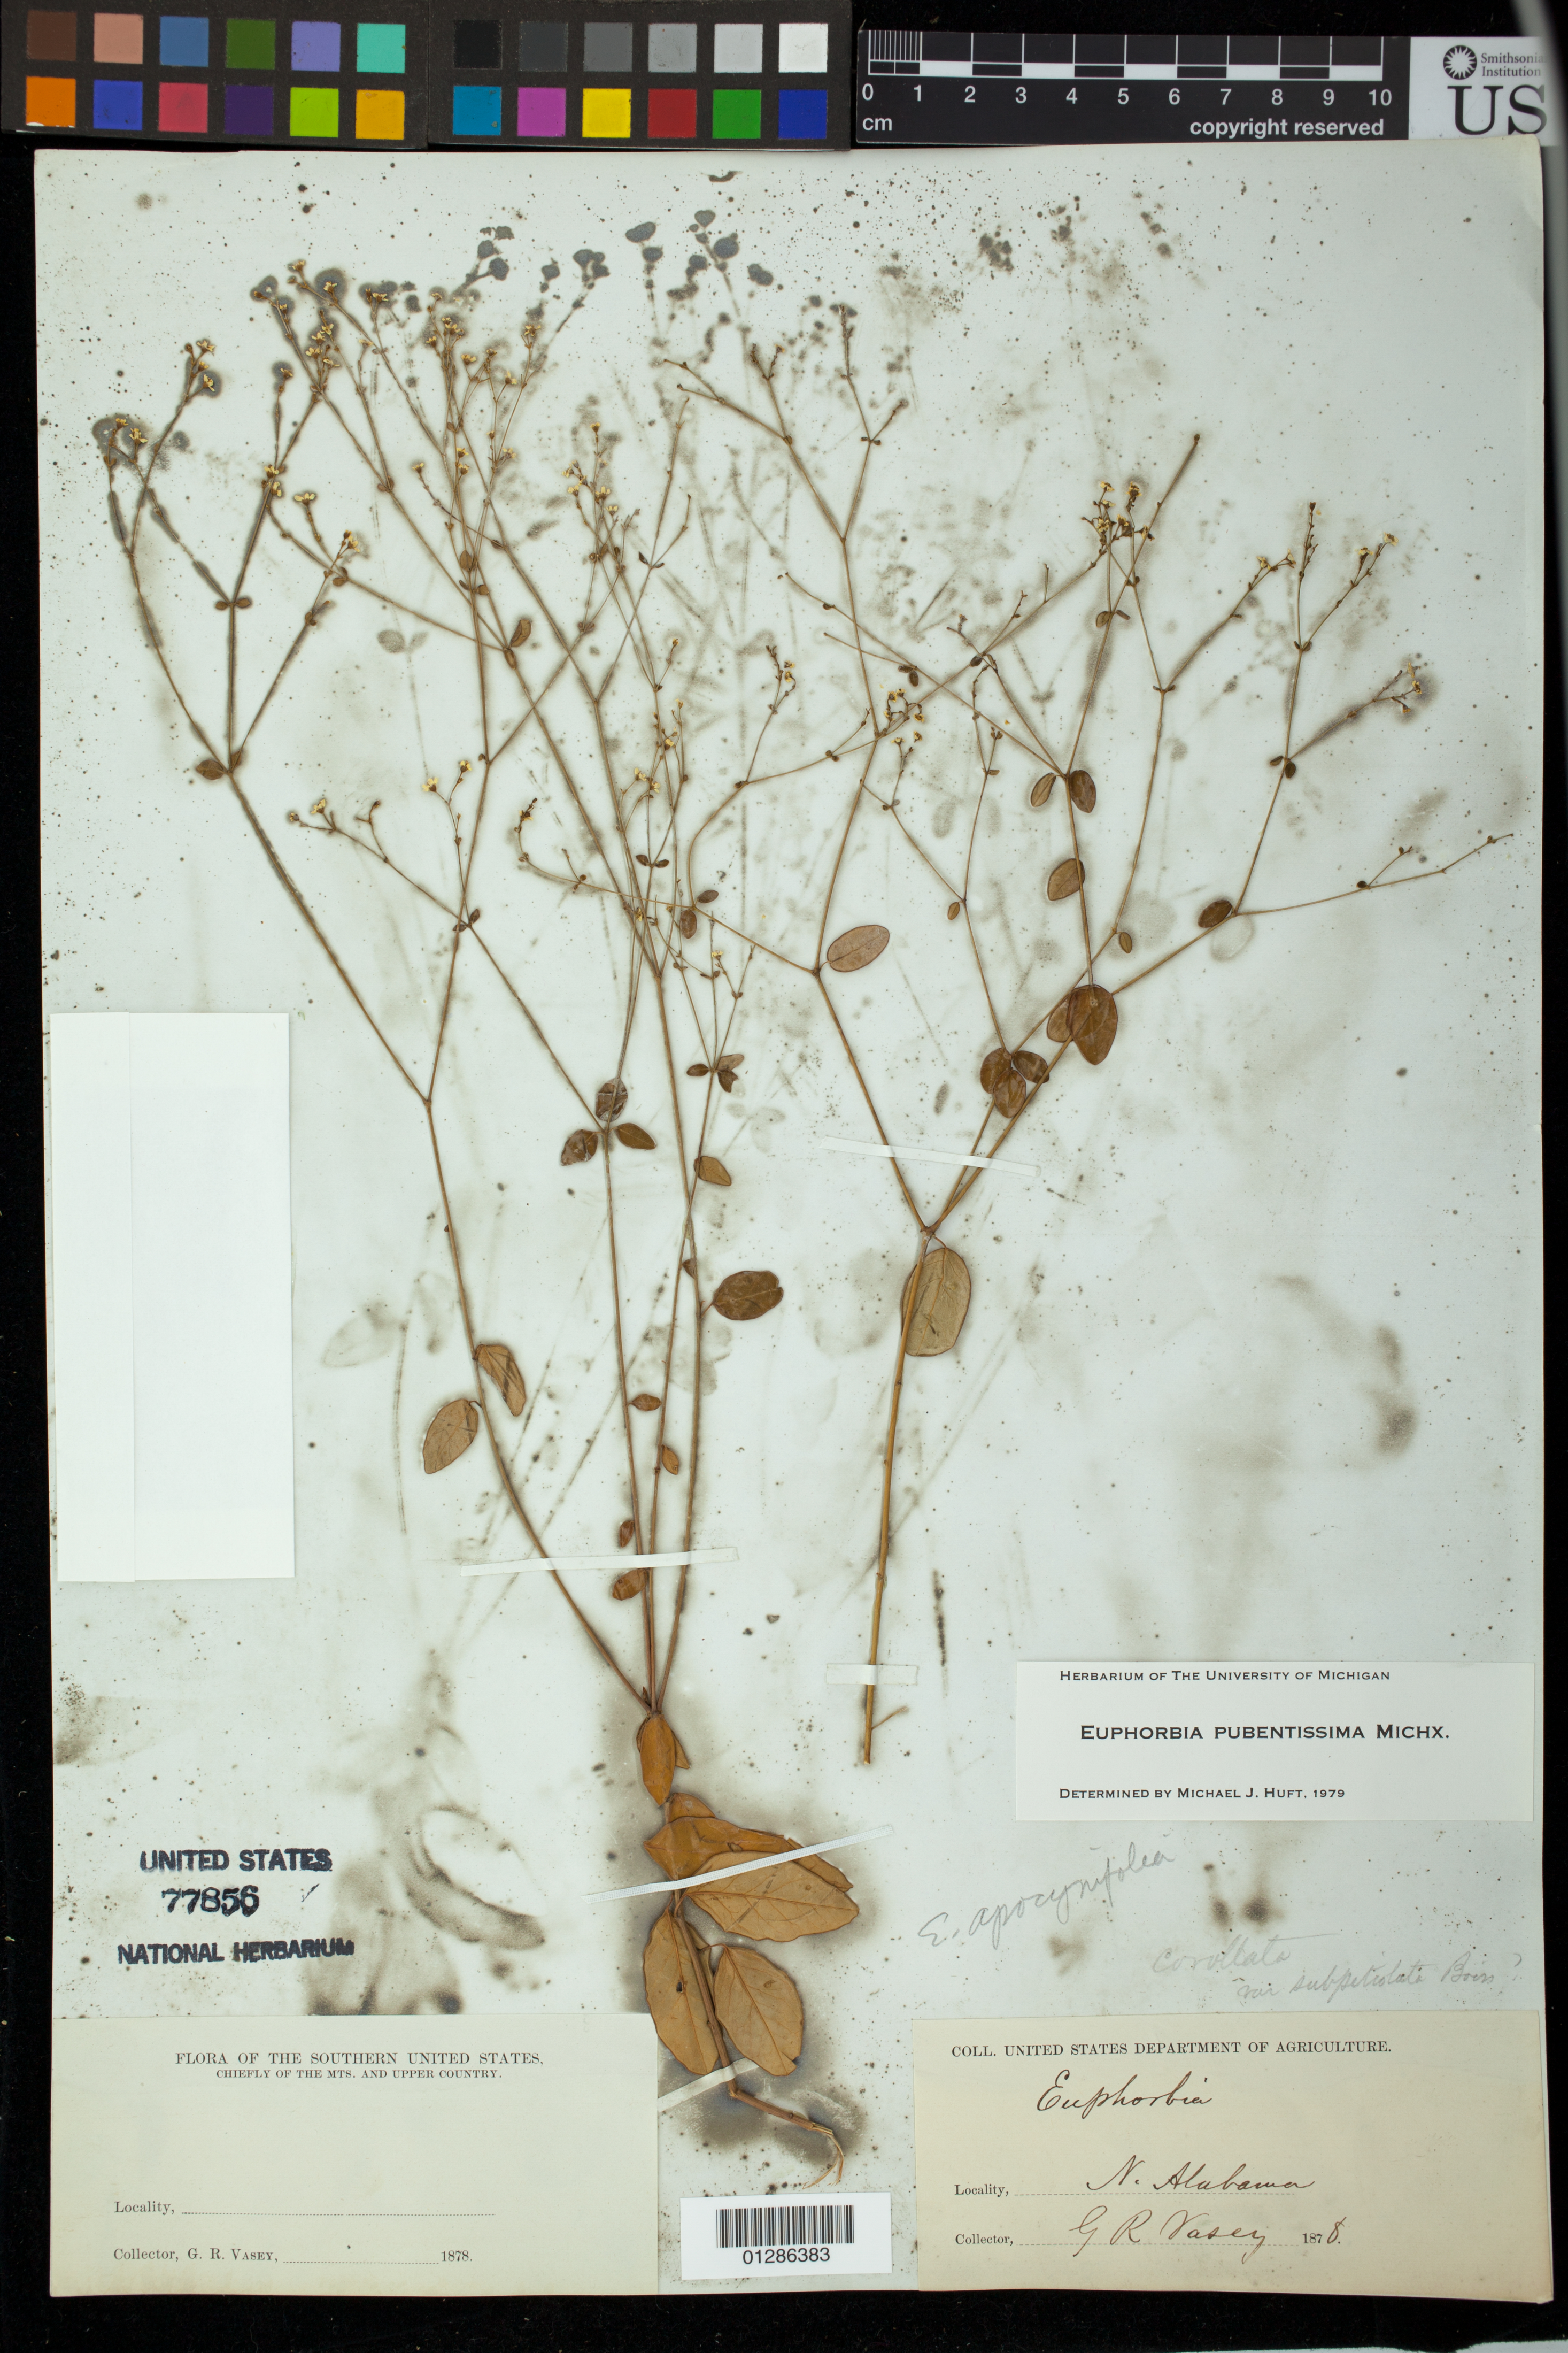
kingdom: Plantae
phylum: Tracheophyta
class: Magnoliopsida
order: Malpighiales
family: Euphorbiaceae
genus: Euphorbia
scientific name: Euphorbia pubentissima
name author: Michx.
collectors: G. R. Vasey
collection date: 1878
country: United States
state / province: Alabama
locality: N. Alabama.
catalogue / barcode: US 77856